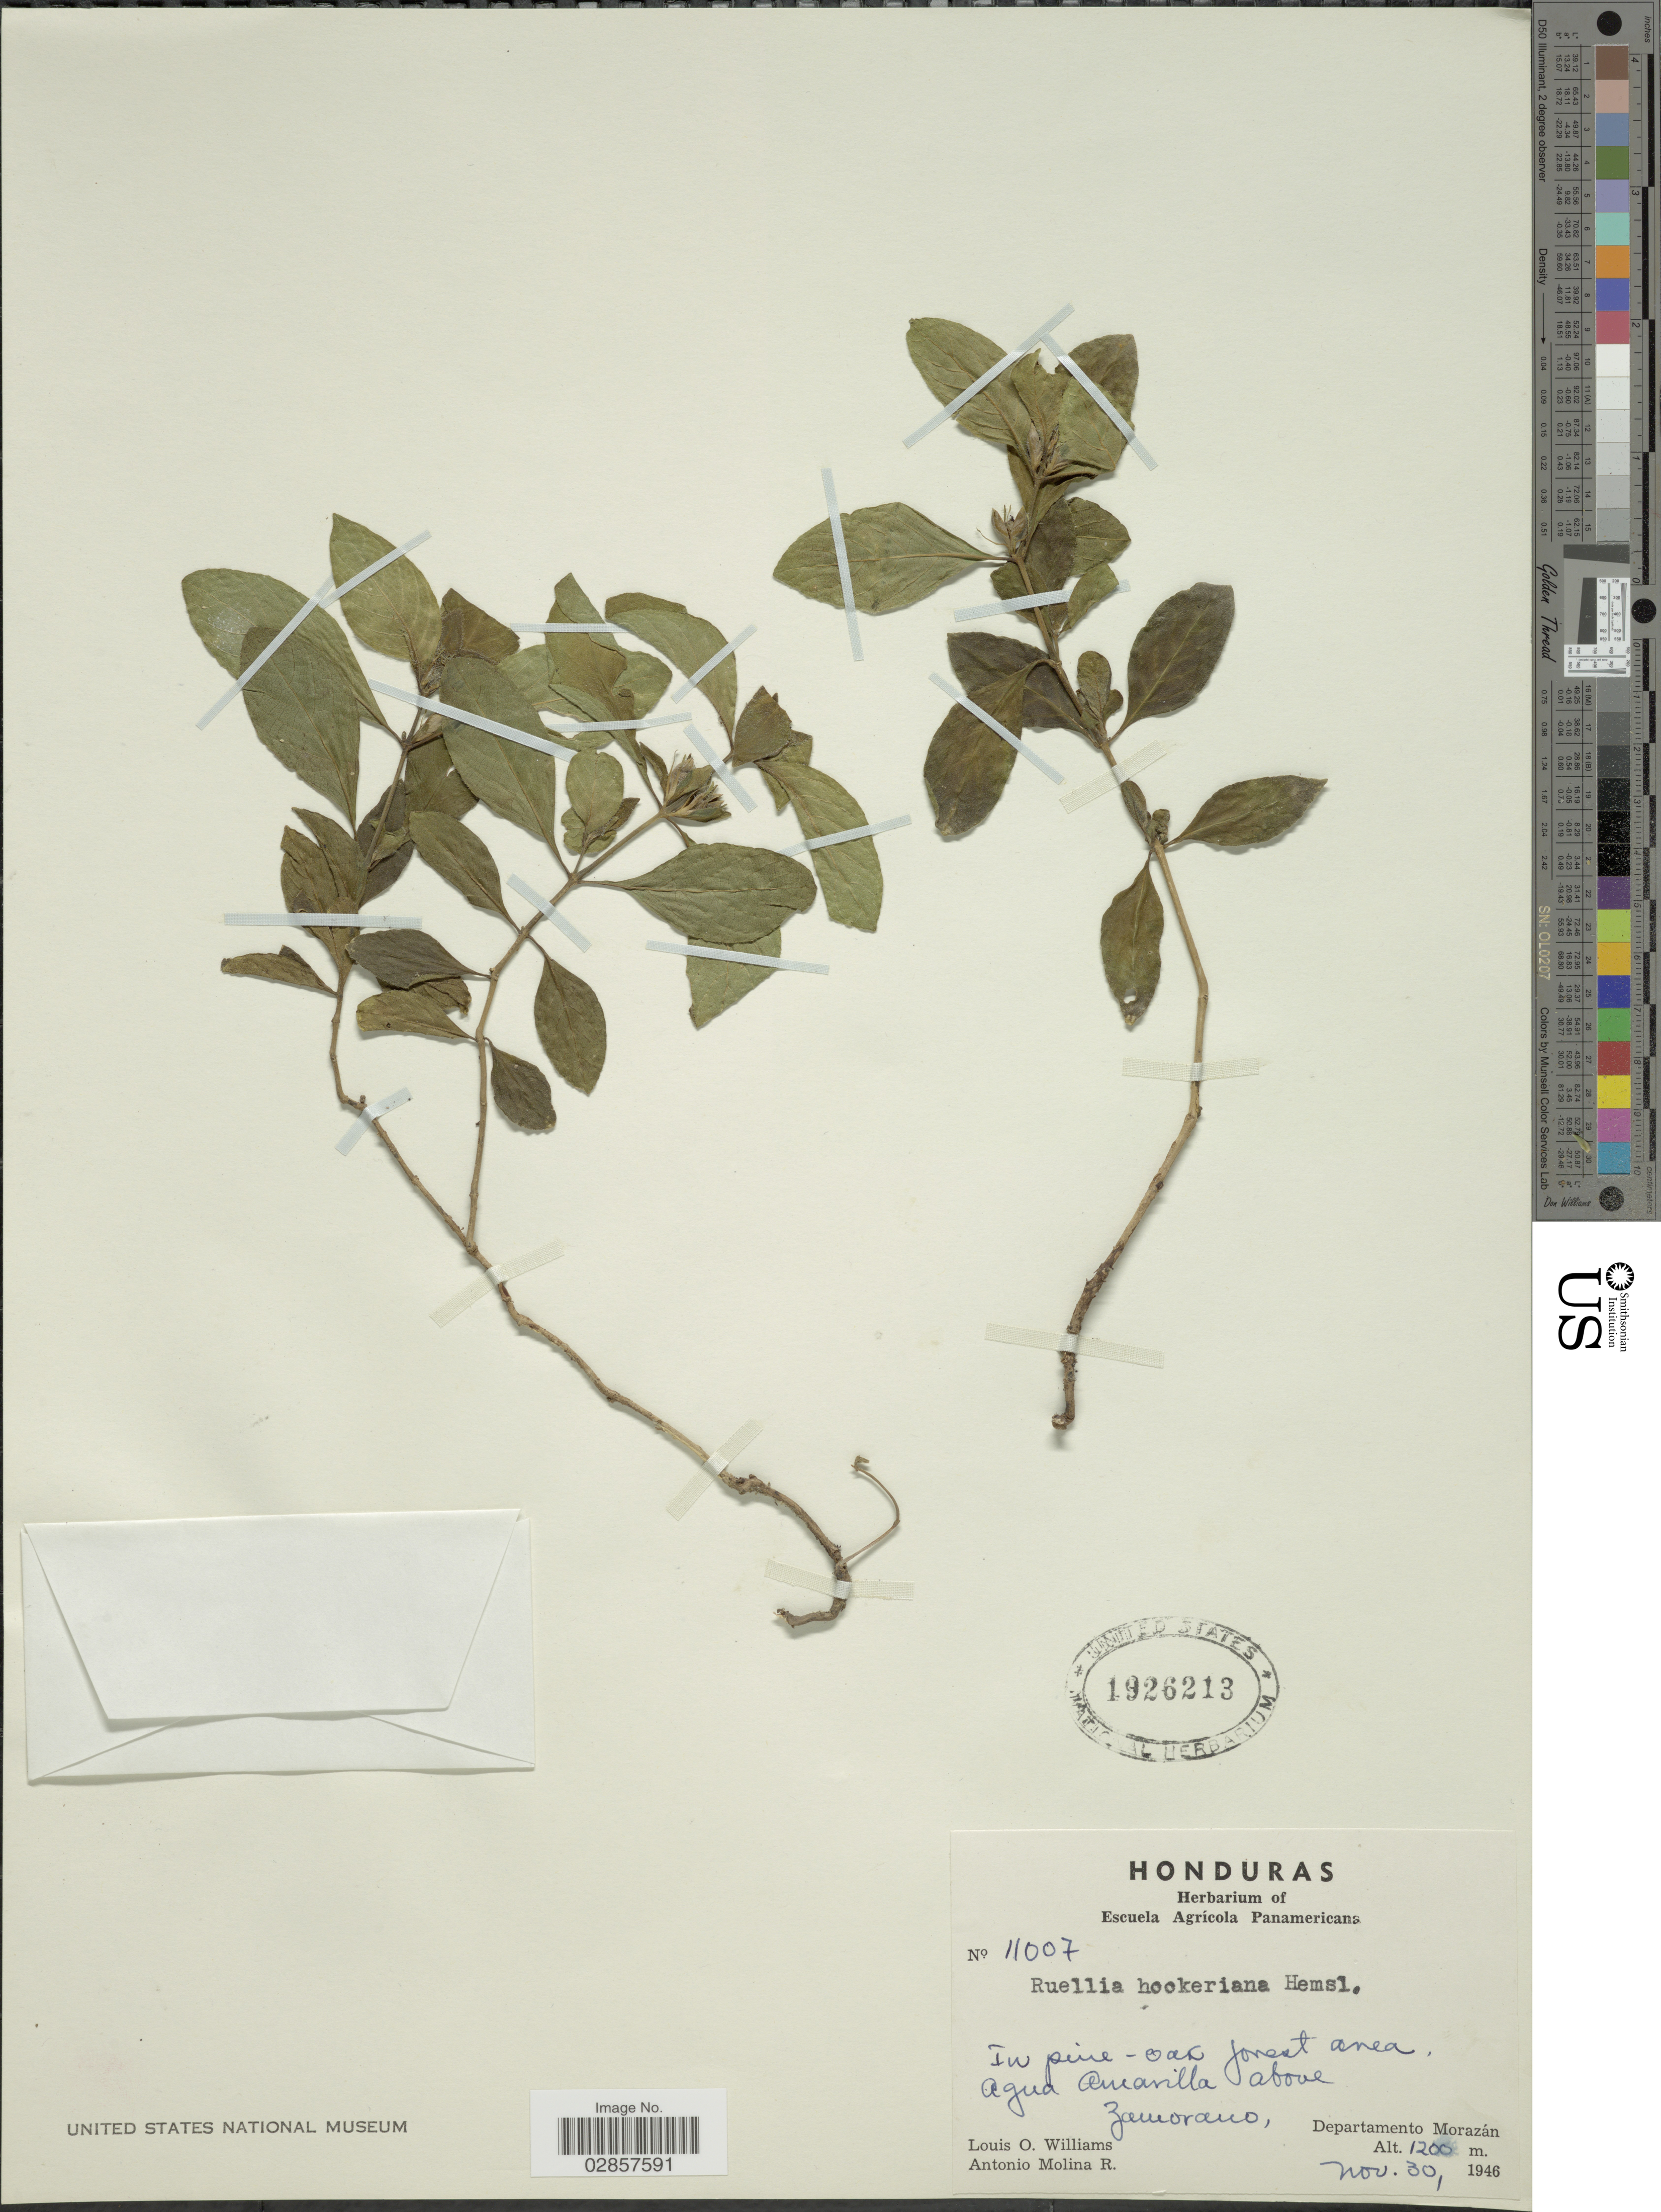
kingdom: Plantae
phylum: Tracheophyta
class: Magnoliopsida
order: Lamiales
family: Acanthaceae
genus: Ruellia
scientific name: Ruellia hookeriana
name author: (Nees) Hemsl.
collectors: L. O. Williams & A. Molina R.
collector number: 11007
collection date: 1946-11-30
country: Honduras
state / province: Fco. Morazán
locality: Agua Ancarilla above Zaucorauo, Departamento Morazán.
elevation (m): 1200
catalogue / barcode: US 1926213